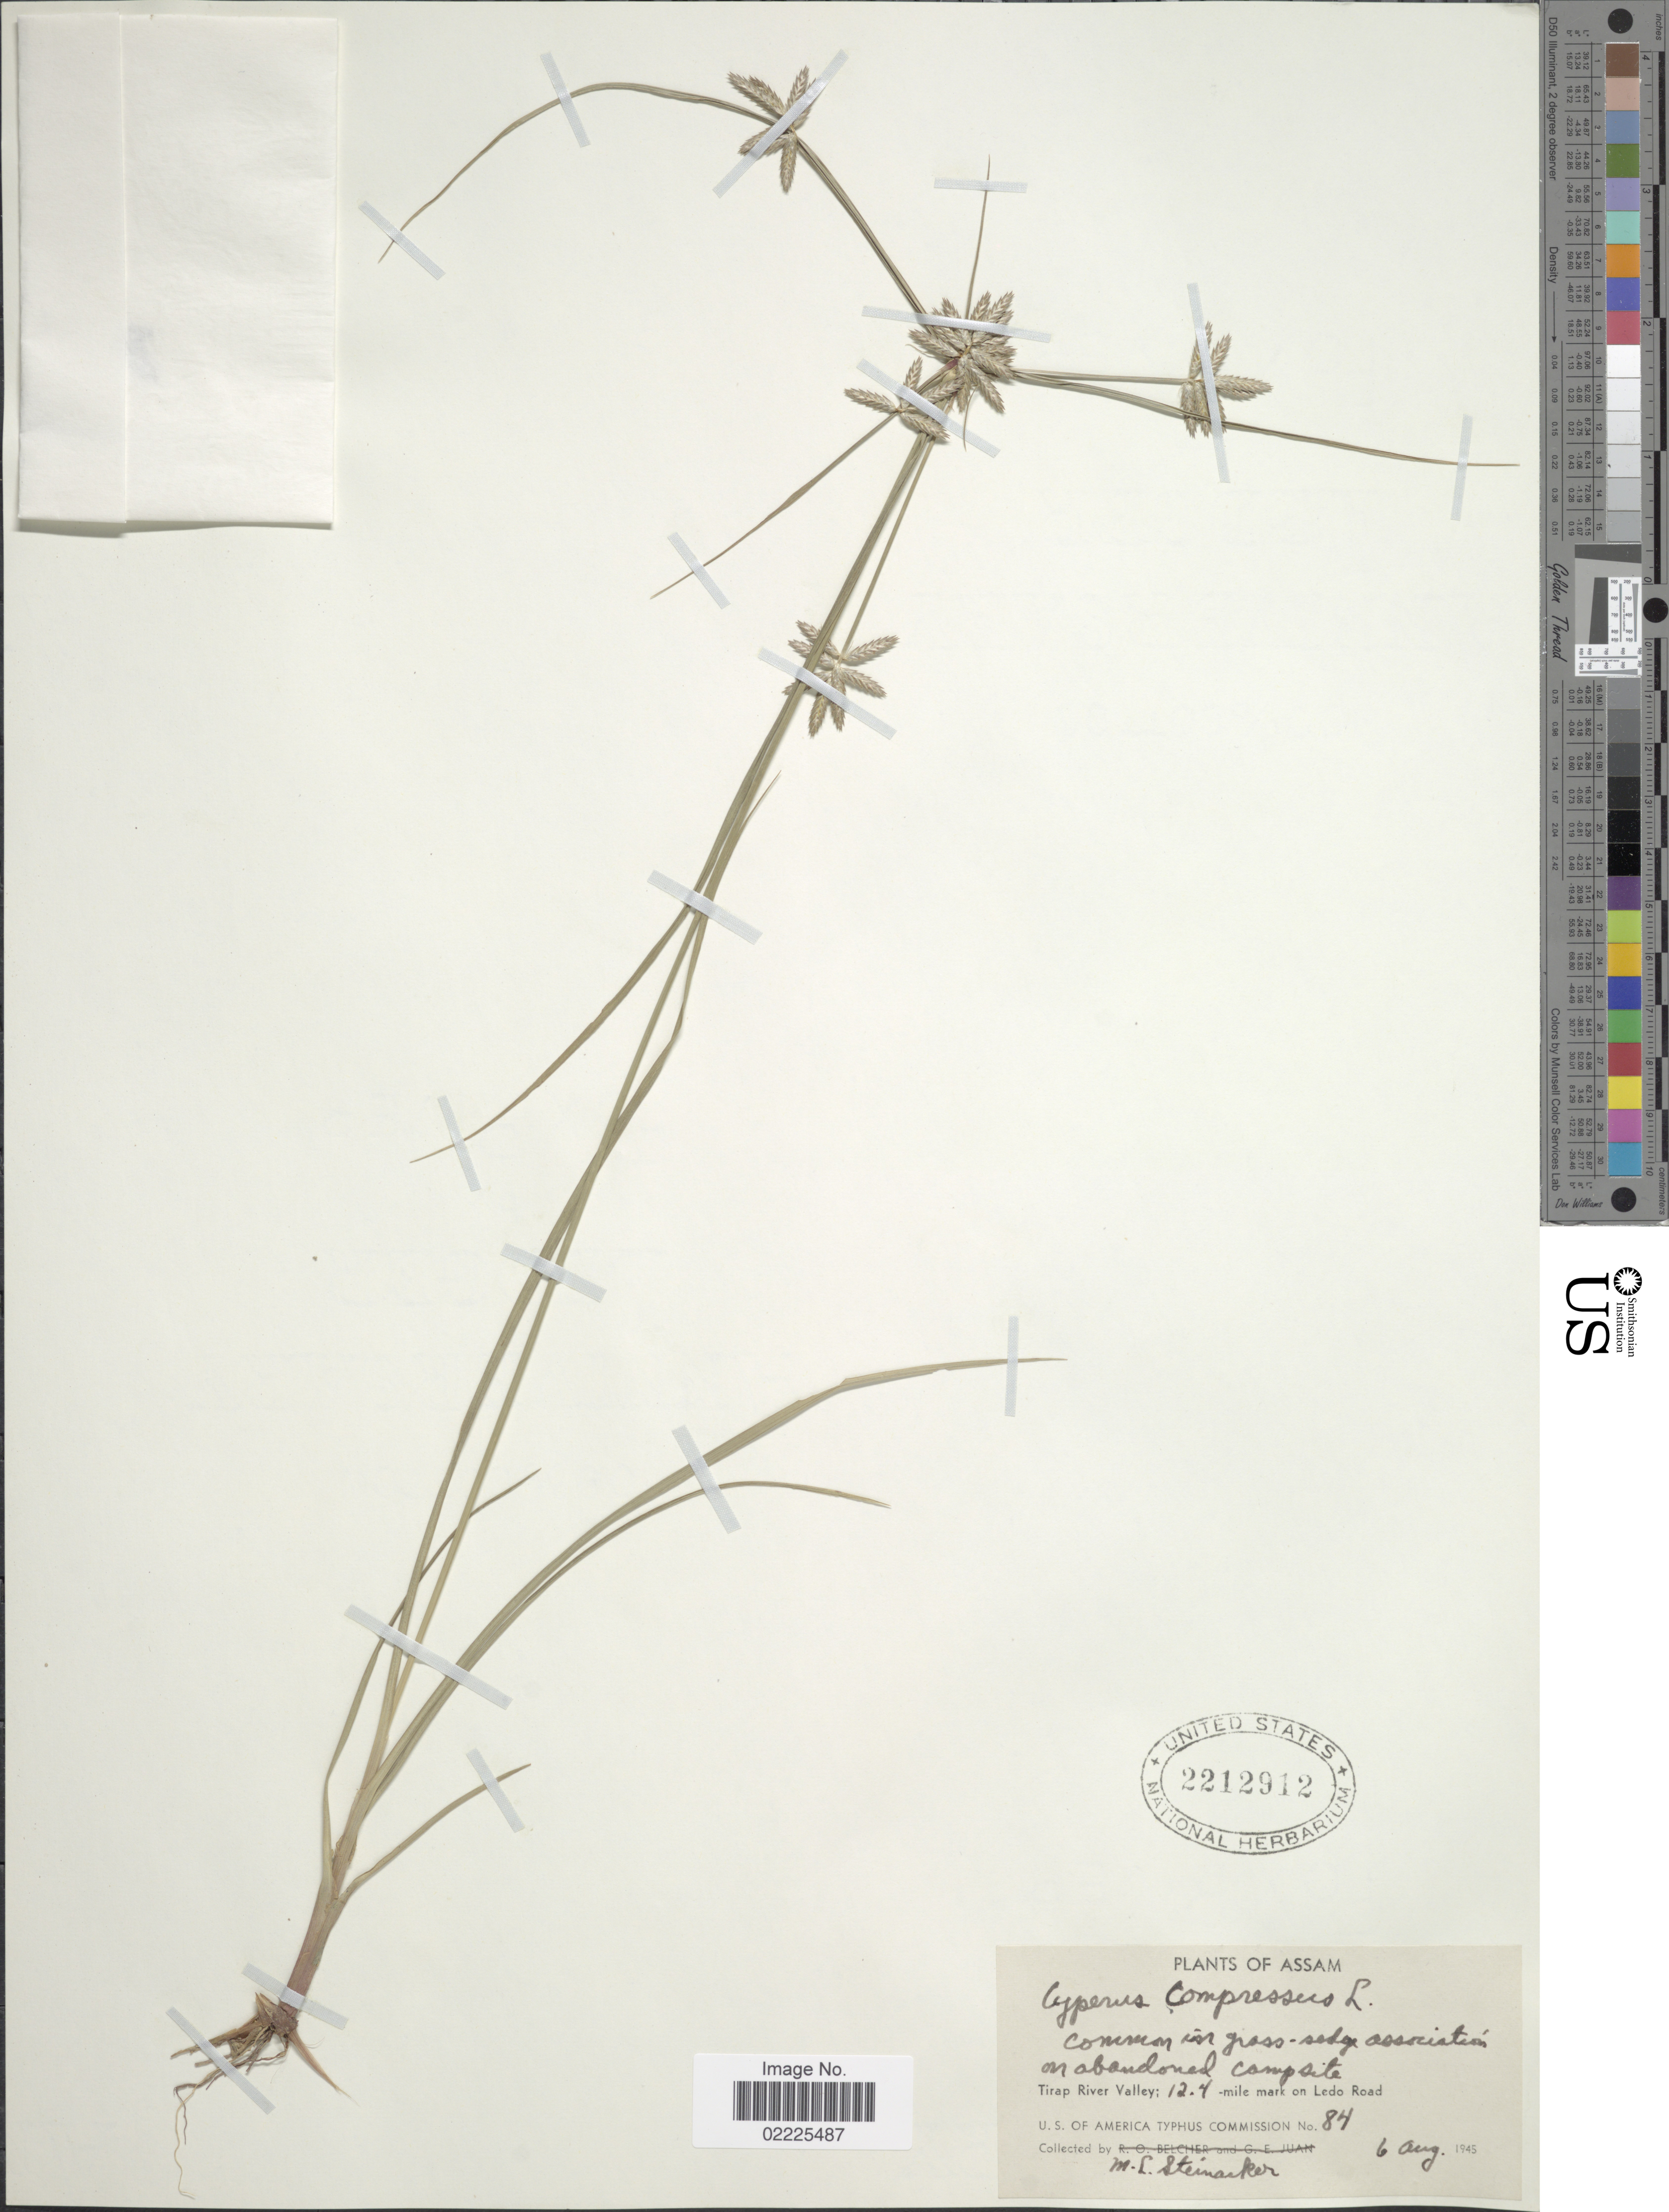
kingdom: Plantae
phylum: Tracheophyta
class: Liliopsida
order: Poales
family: Cyperaceae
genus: Cyperus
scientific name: Cyperus compressus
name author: L.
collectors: M. Steinacker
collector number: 84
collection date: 1945-08-06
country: India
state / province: Assam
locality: Common in grass-sedge association on abandoned campsite, Tirap River Valley; 12.4 -mile mark on Ledo Road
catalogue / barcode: US 2212912